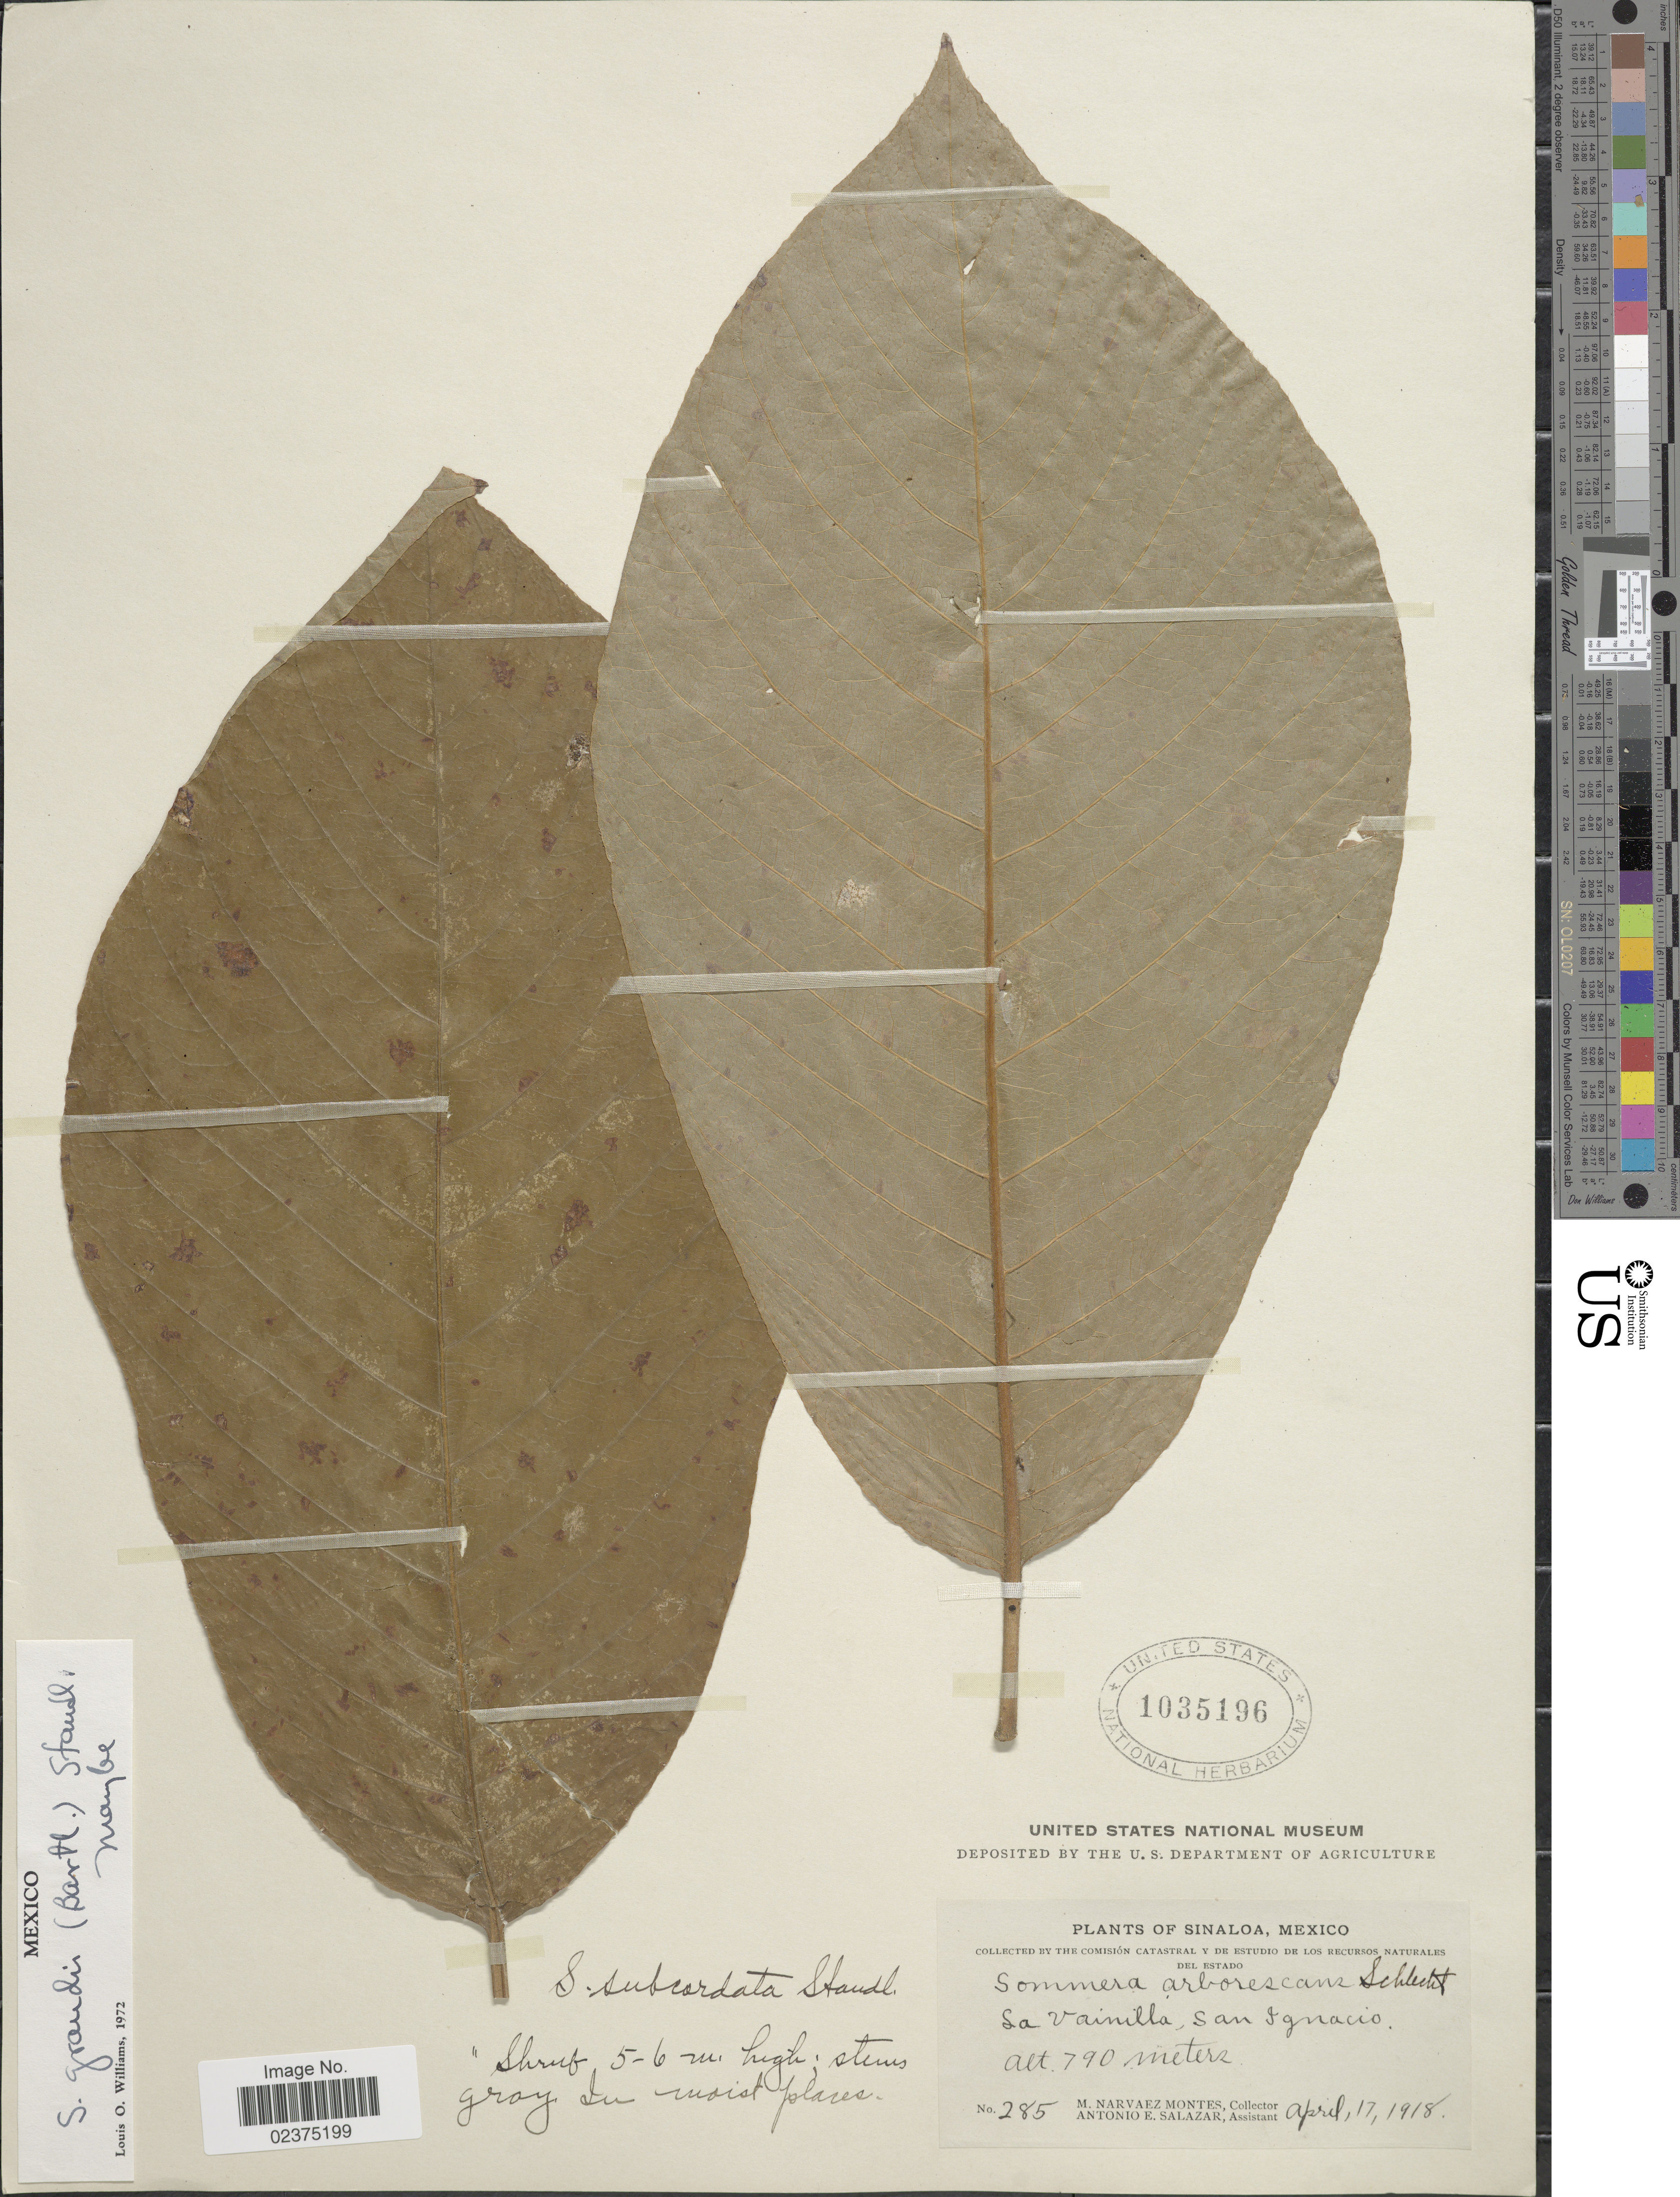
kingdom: Plantae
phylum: Tracheophyta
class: Magnoliopsida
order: Gentianales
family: Rubiaceae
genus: Sommera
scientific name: Sommera sp.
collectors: M. Narvaez-Montes & A. E. Salazar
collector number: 285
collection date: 1918-04-17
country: Mexico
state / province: Sinaloa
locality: La Vainilla, San Ignacio, In moist places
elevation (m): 790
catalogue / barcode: US 1035196